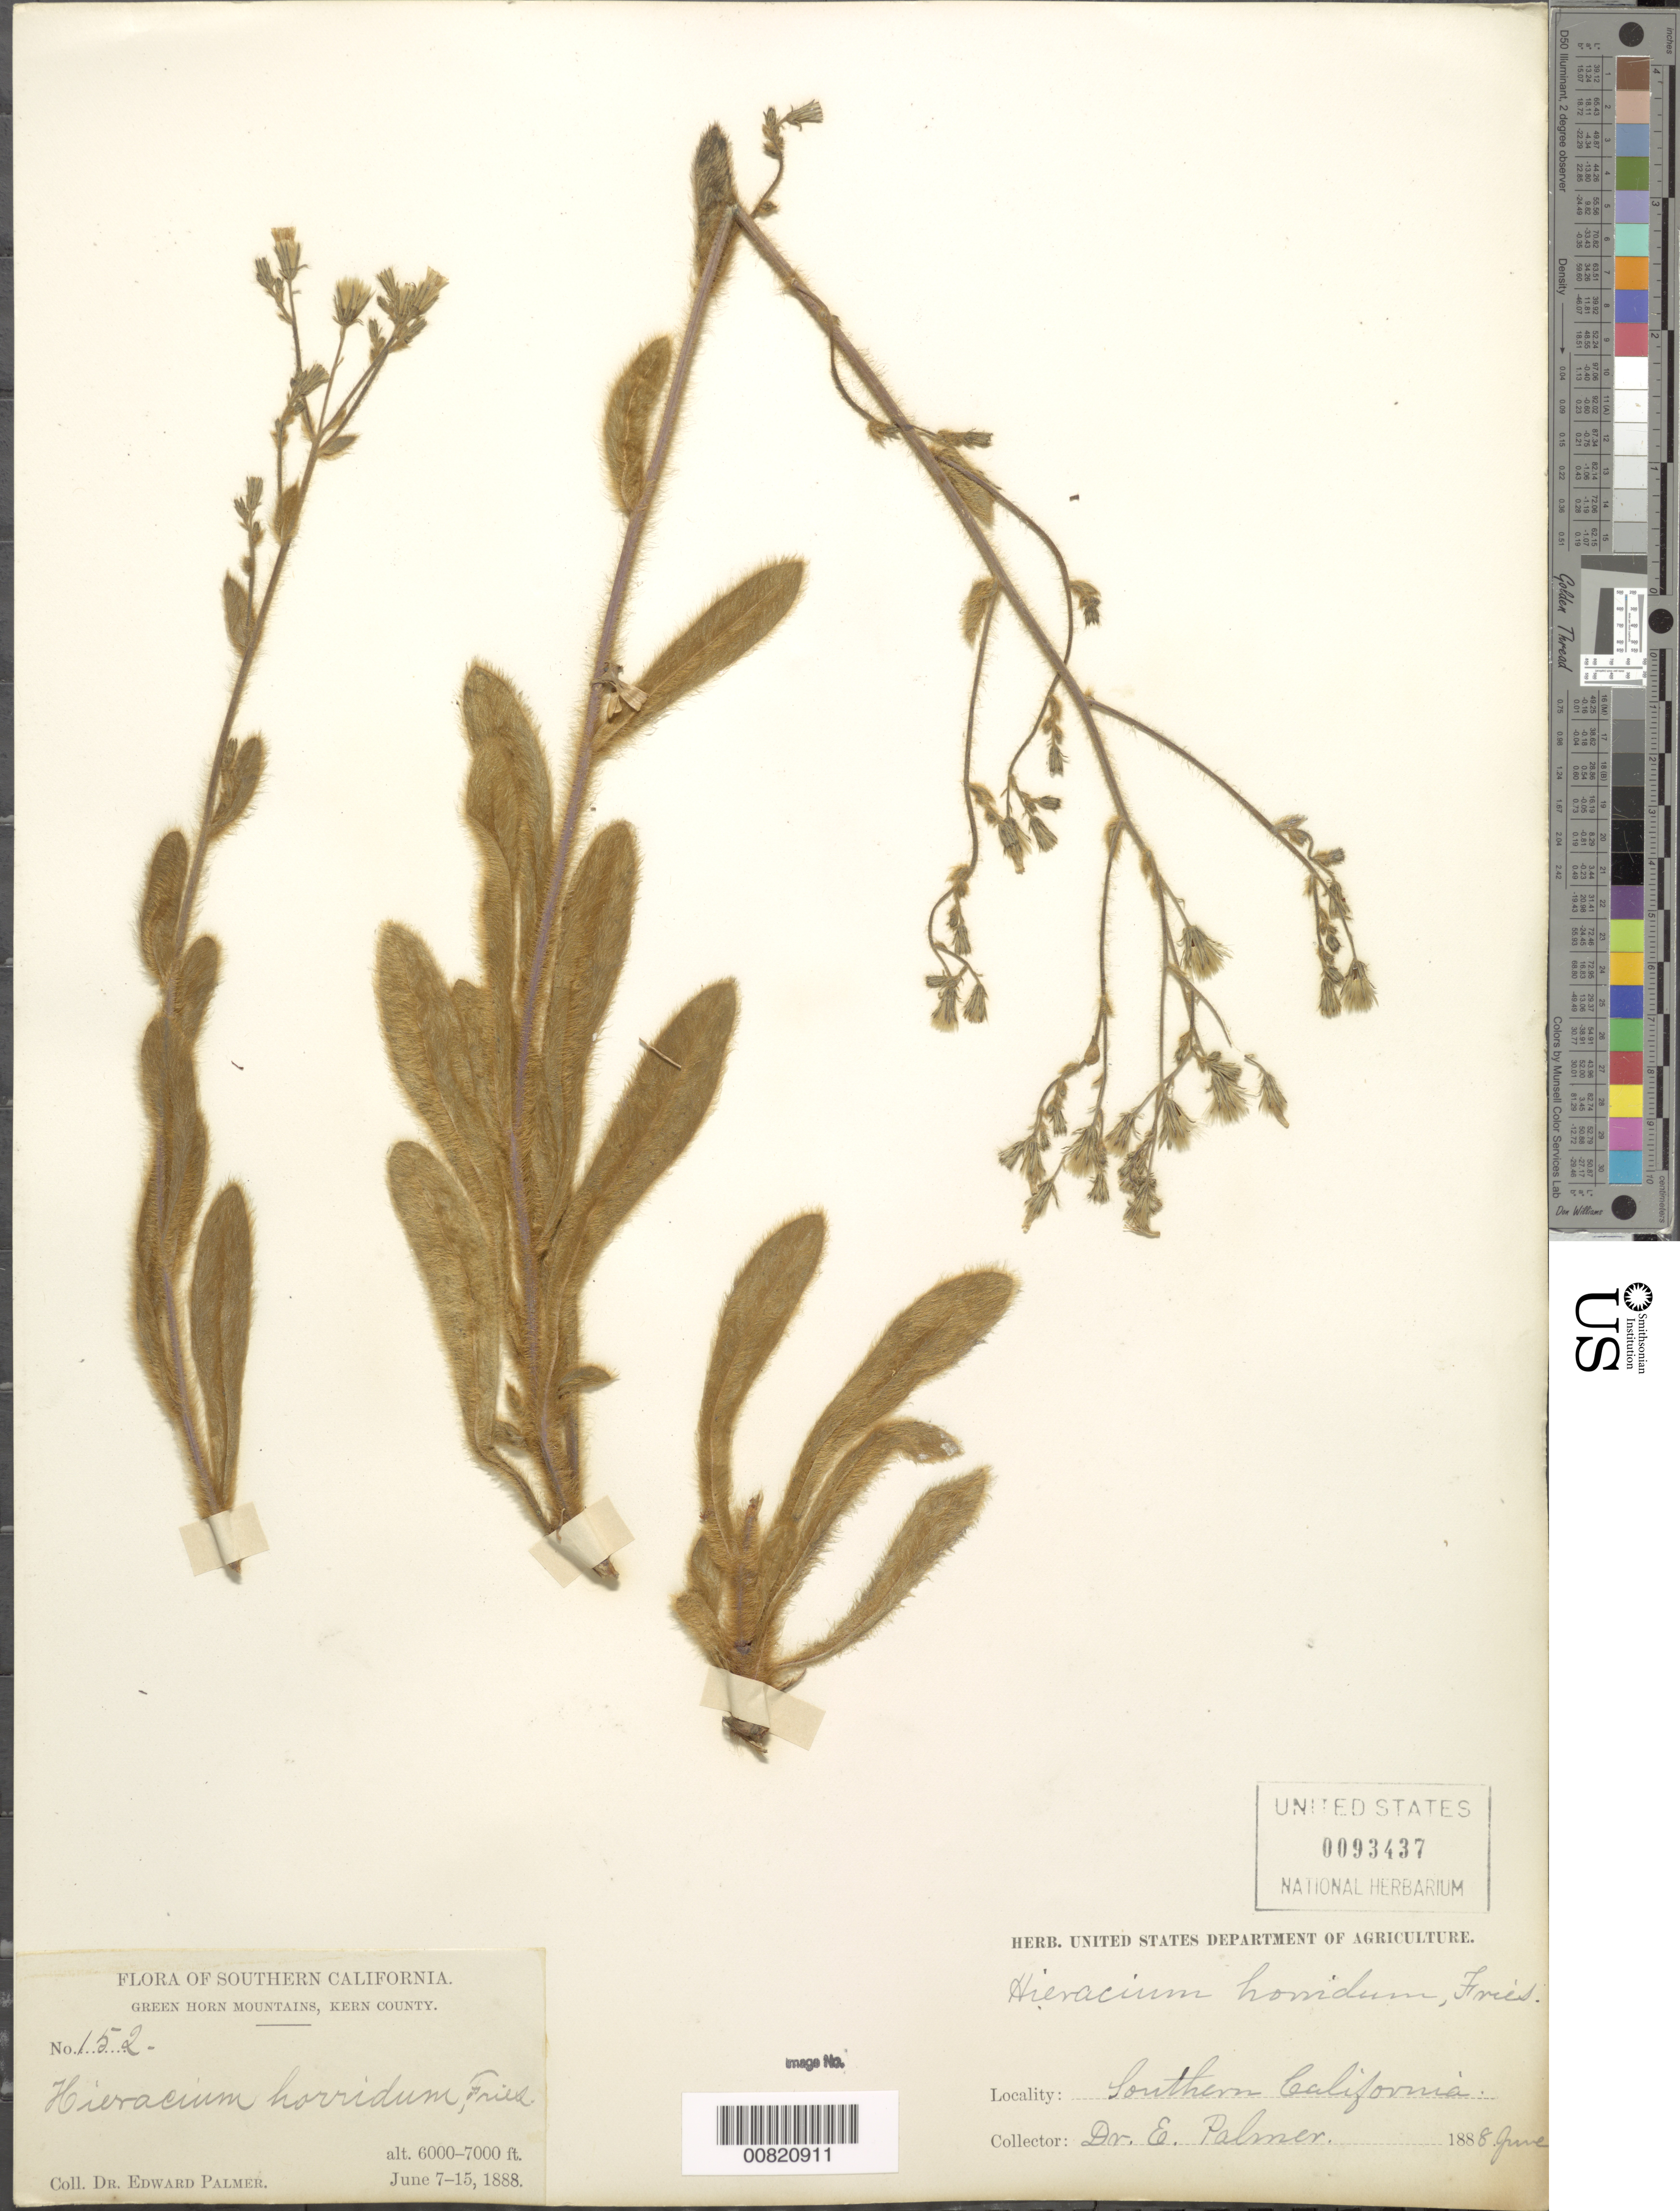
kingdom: Plantae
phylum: Tracheophyta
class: Magnoliopsida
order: Asterales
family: Asteraceae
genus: Hieracium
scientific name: Hieracium horridum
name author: Fr.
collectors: E. Palmer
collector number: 152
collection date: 1888-06-07/1888-06-15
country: United States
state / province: California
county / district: Kern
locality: Southern California, Green Horn Mountains, Kern City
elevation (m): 1829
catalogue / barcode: US 93437